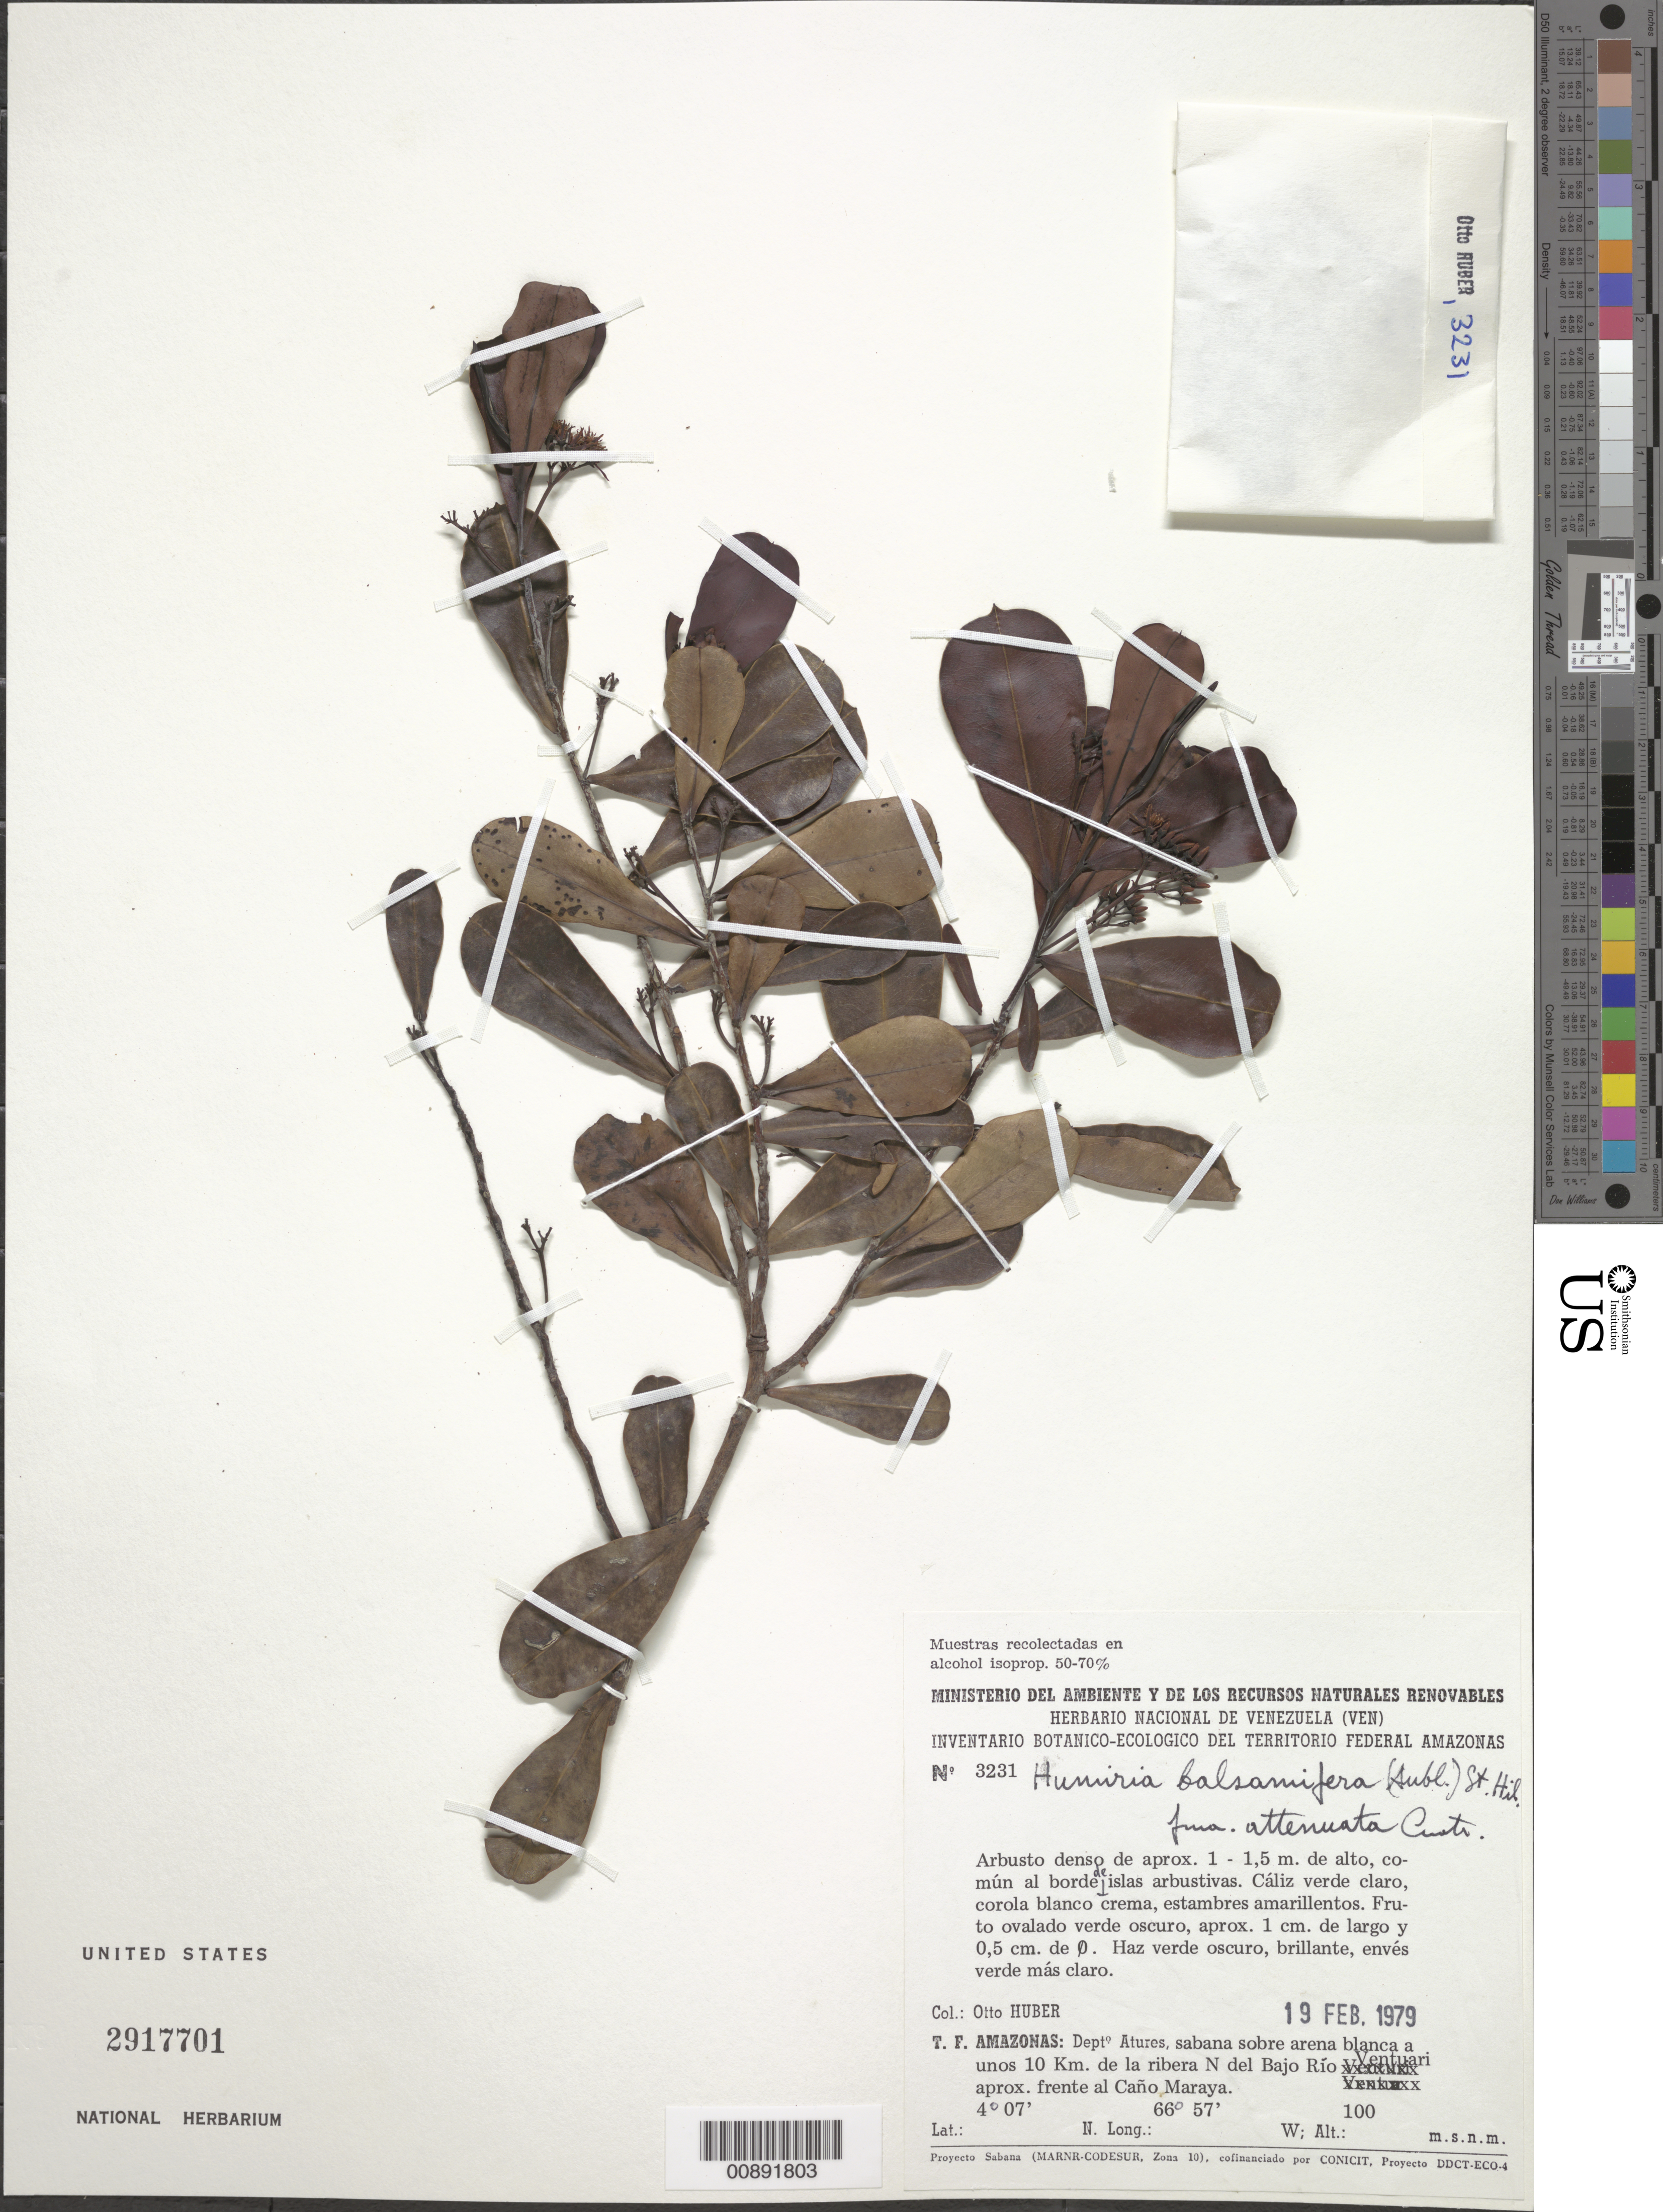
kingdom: Plantae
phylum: Tracheophyta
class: Magnoliopsida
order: Malpighiales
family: Humiriaceae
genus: Humiria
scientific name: Humiria balsamifera f. attenuata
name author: Cuatrec.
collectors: O. Huber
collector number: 3231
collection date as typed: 19-Feb-79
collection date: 1979-02-19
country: Venezuela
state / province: Amazonas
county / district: Atures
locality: Bajo Río, 10 km de la ribera al N, aprox frente al Cano Maraya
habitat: Borde de islas arbustivas; sabana sobre arena blanca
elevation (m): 100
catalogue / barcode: US 2917701